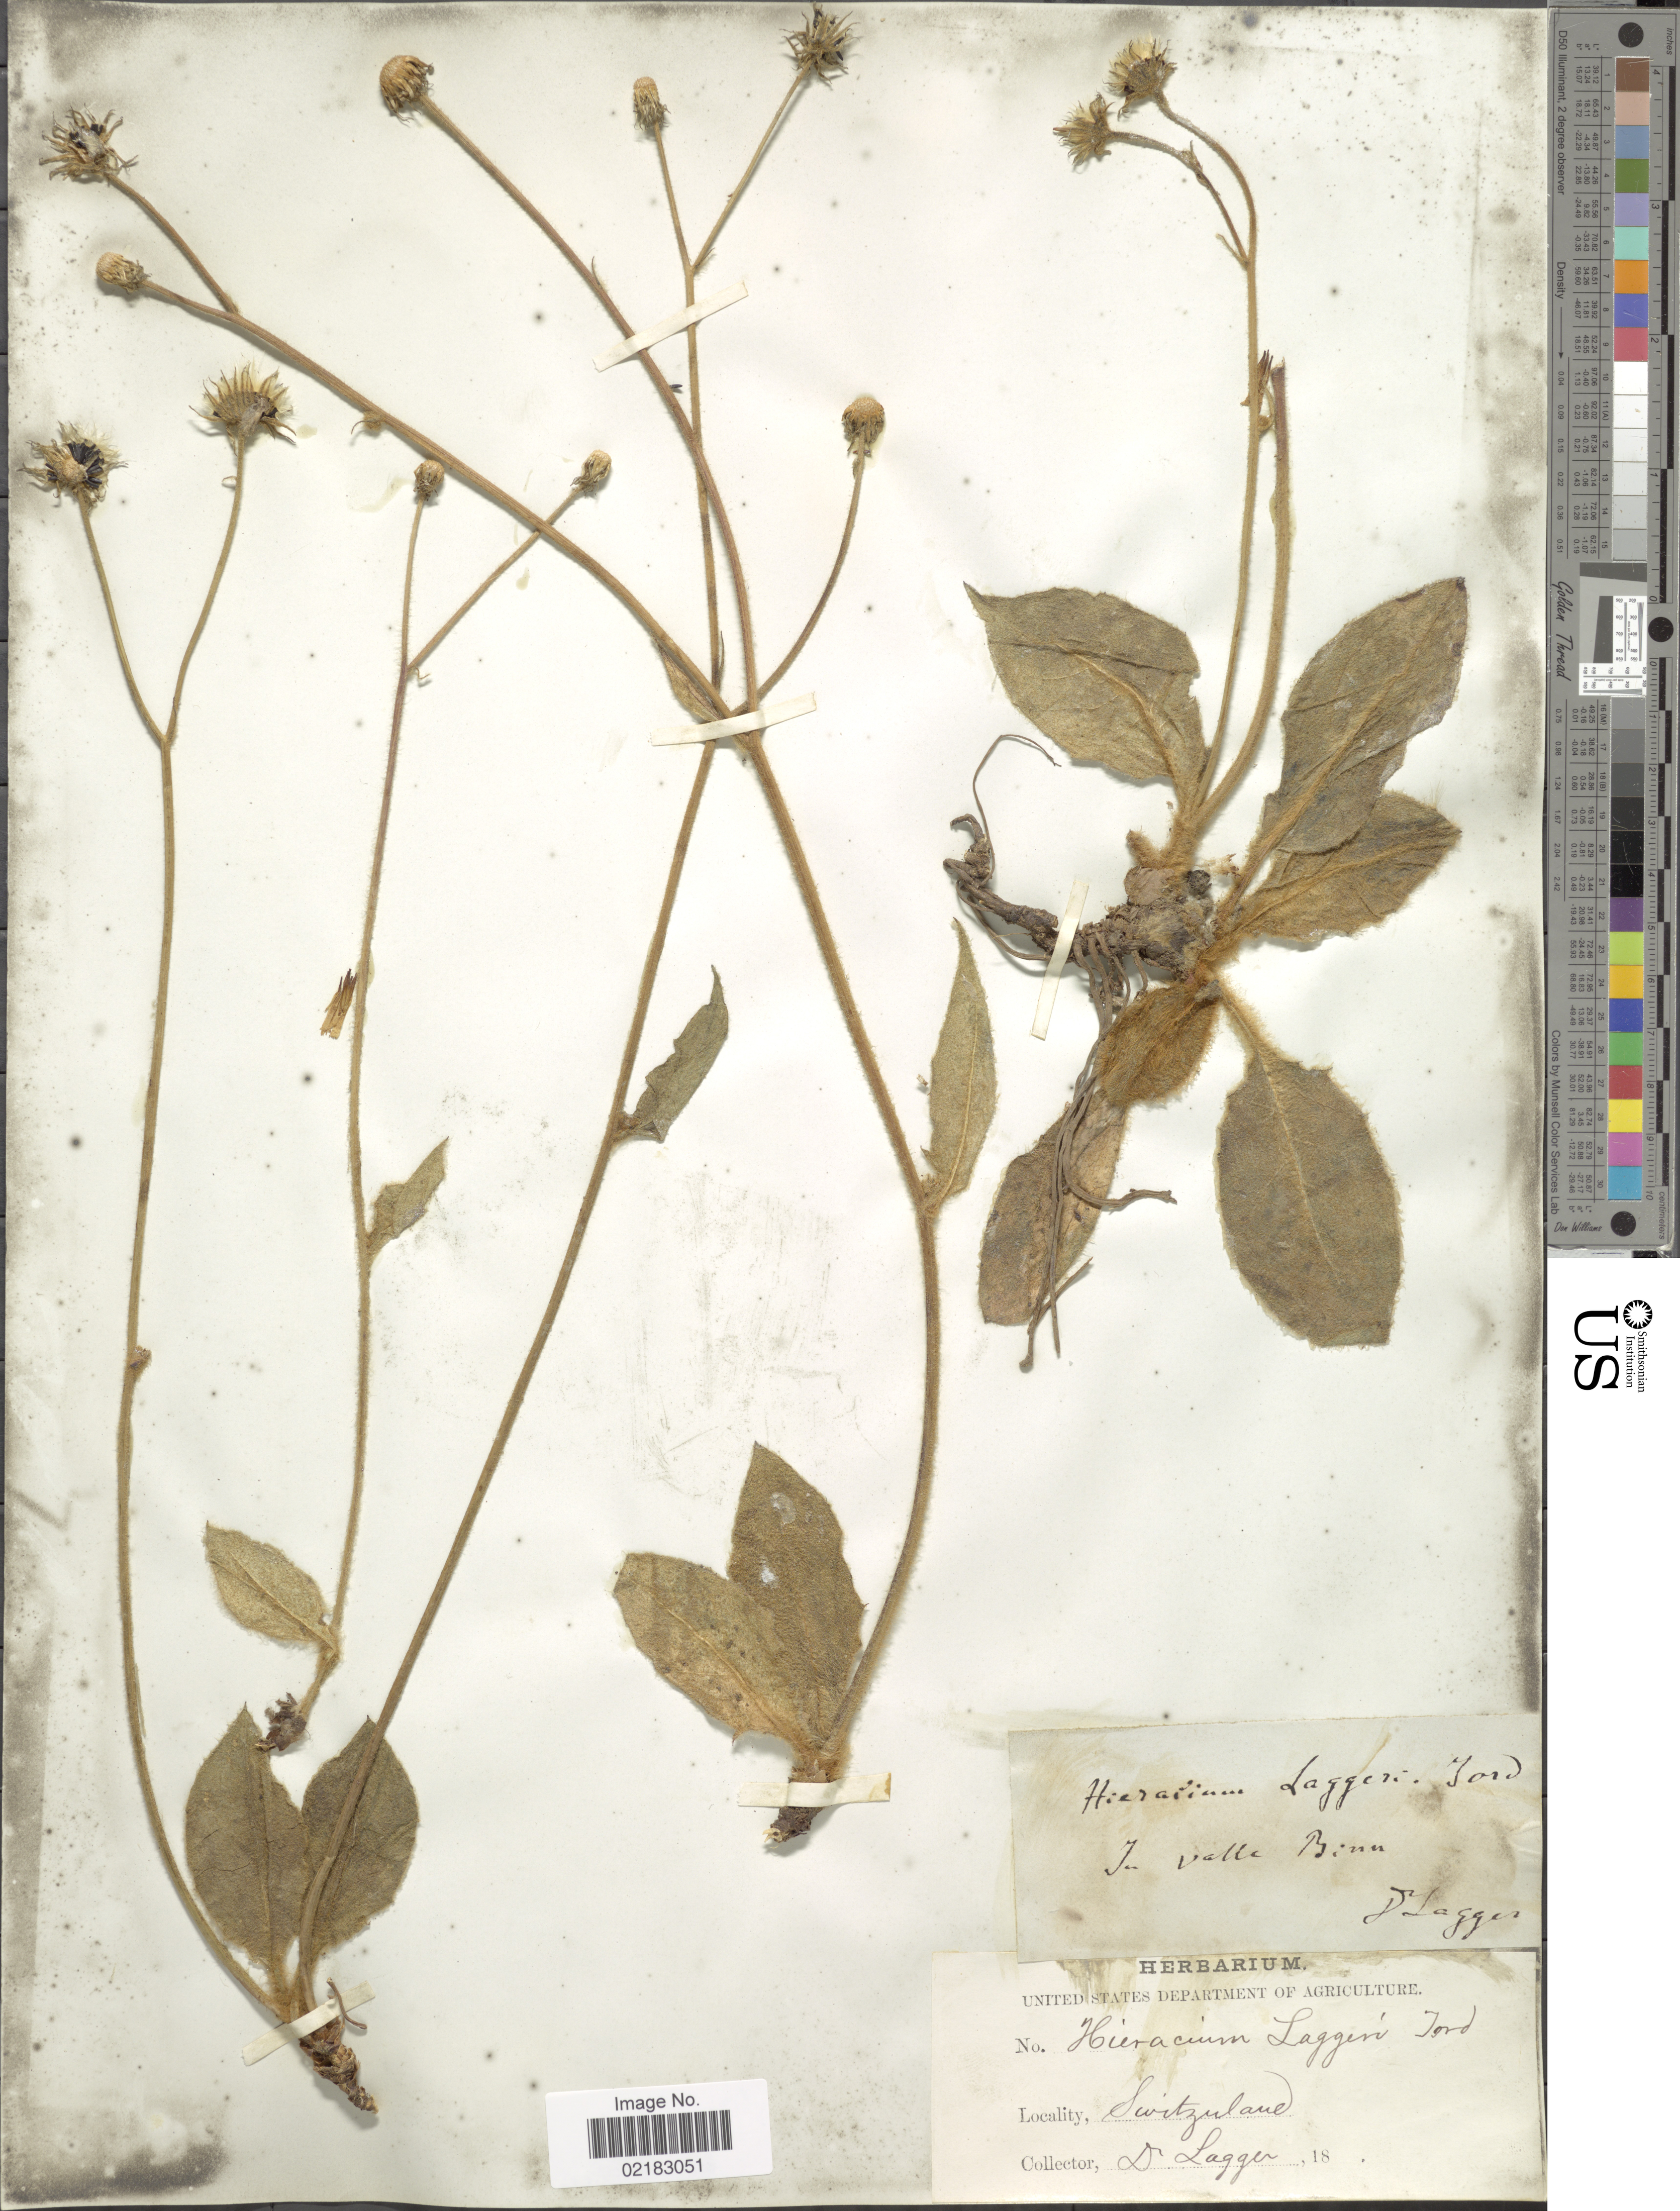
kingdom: Plantae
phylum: Tracheophyta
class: Magnoliopsida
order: Asterales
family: Asteraceae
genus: Pilosella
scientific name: Pilosella laggeri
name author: F.W. Schultz & Sch. Bip.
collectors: F. J. Lagger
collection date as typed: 18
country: Switzerland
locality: In Vallle Binn